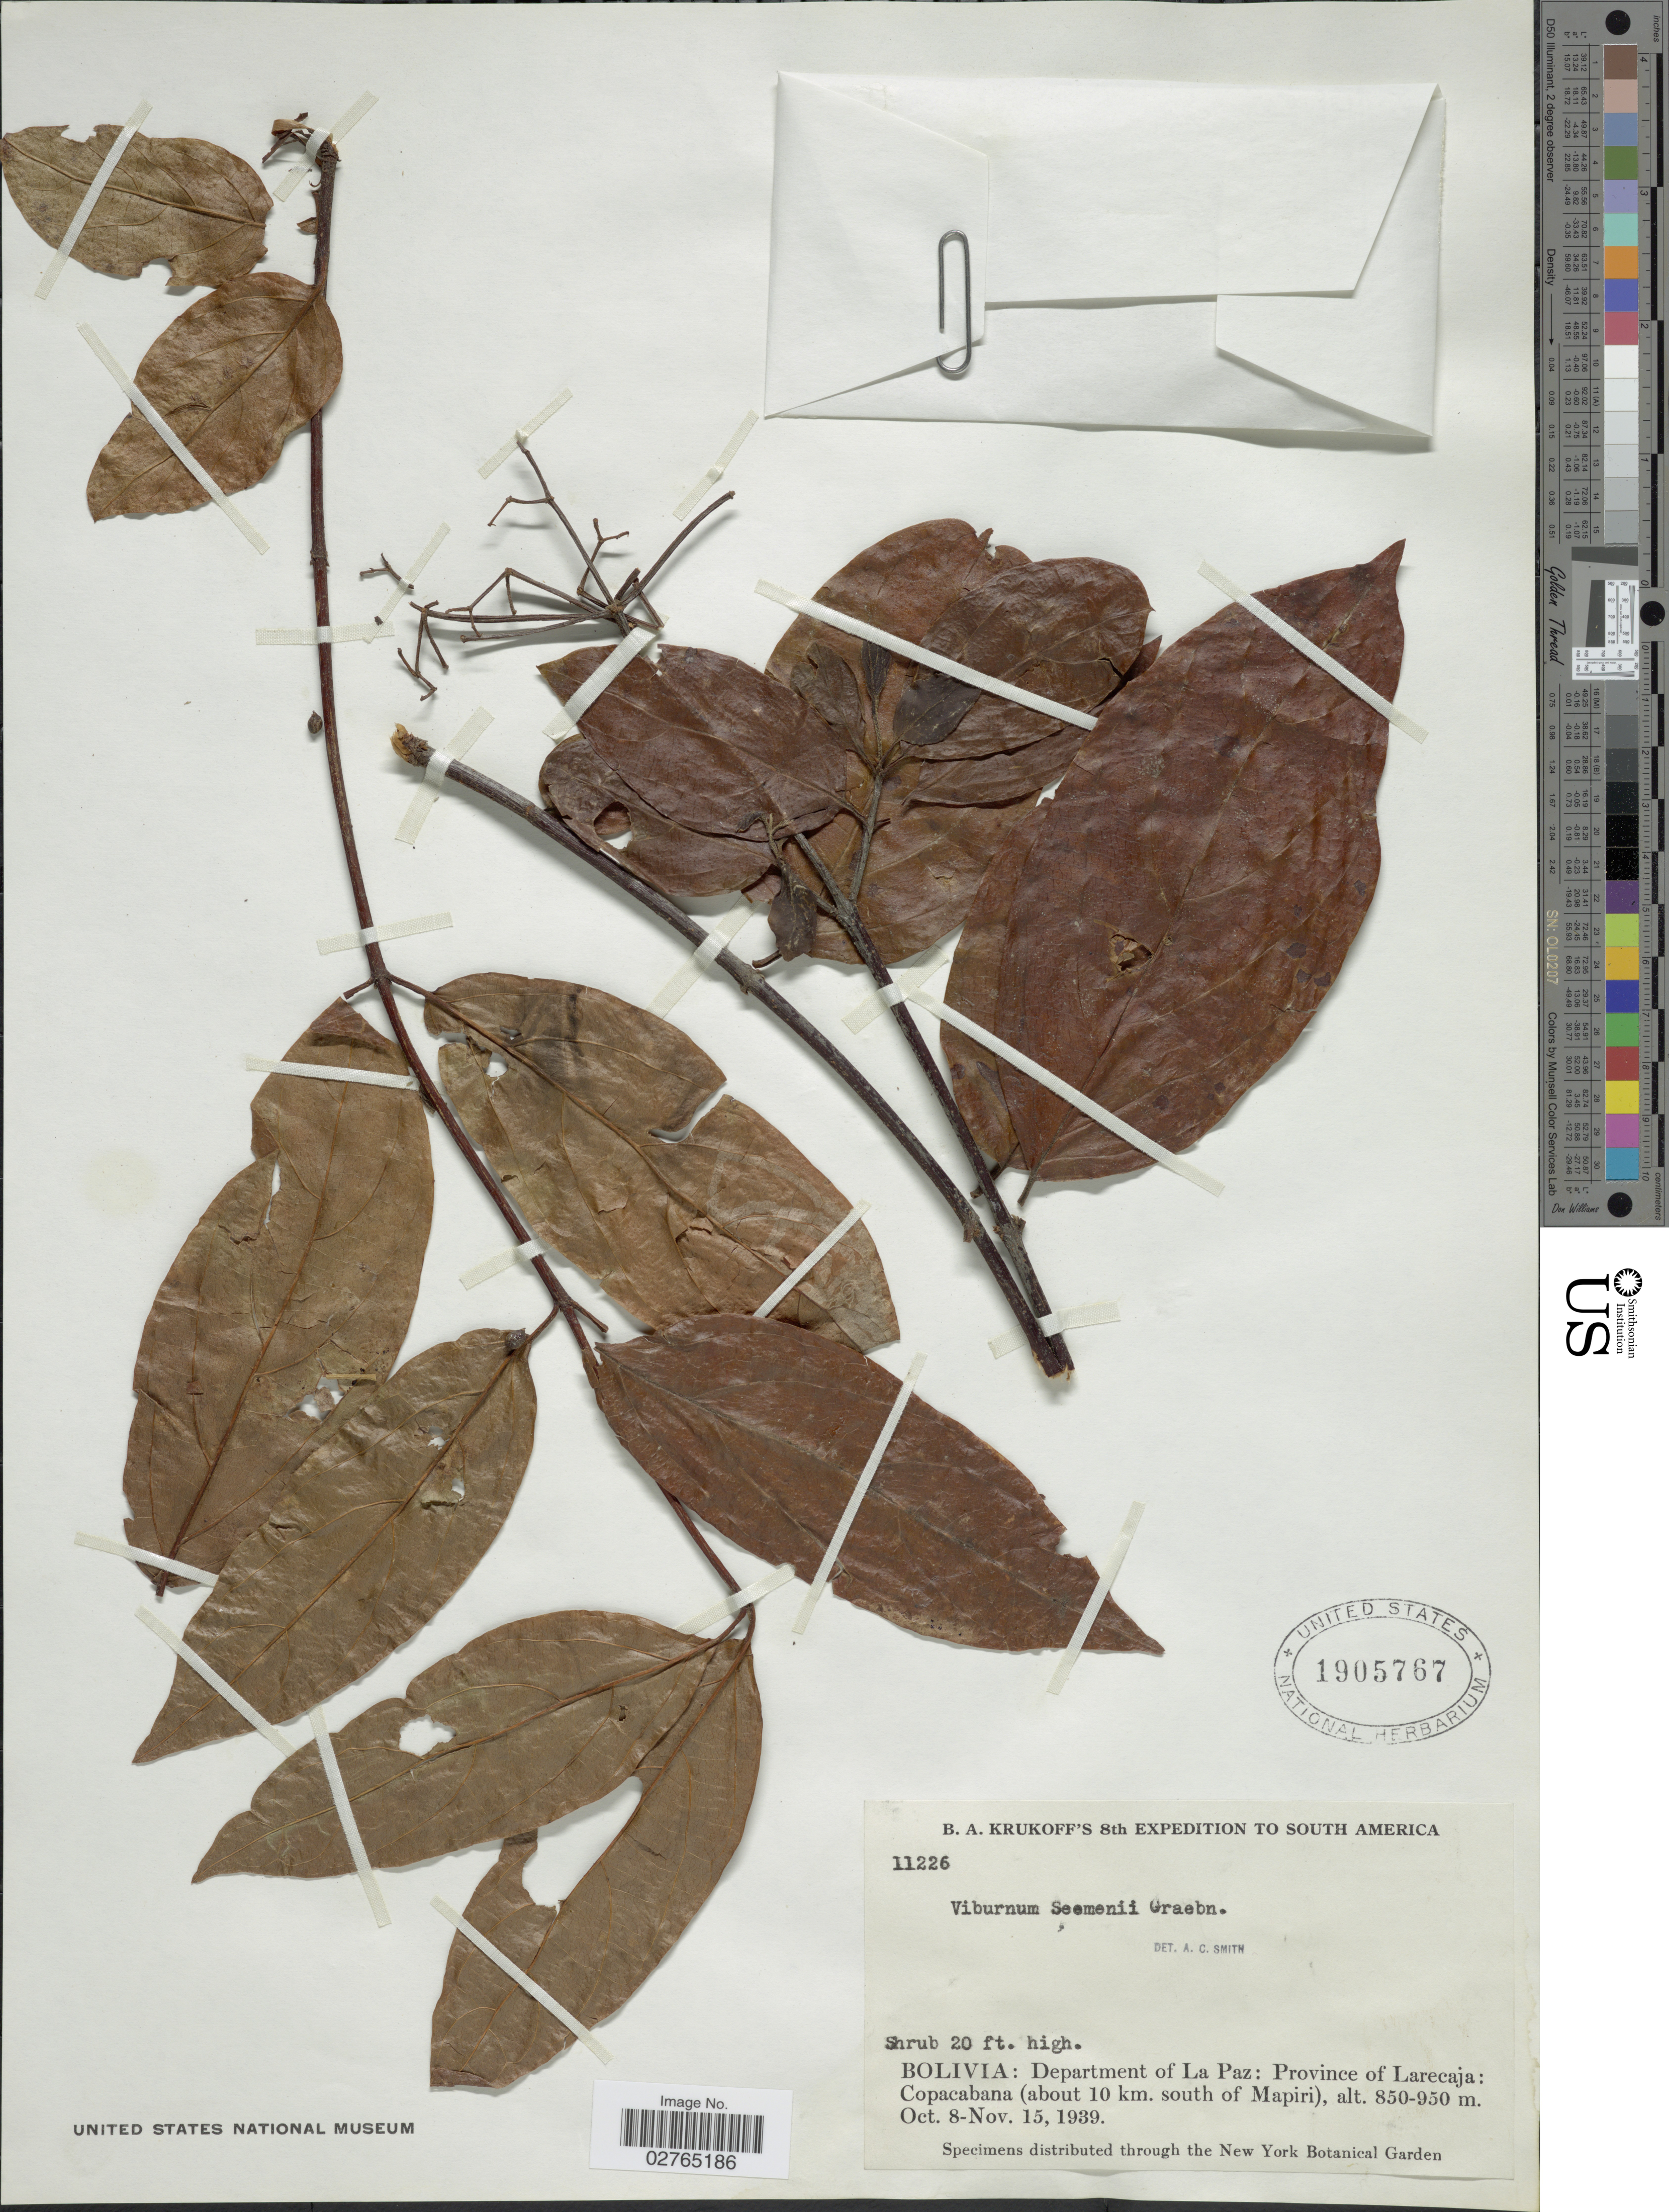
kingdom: Plantae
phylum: Tracheophyta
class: Magnoliopsida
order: Dipsacales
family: Viburnaceae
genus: Viburnum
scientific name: Viburnum seemenii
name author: Graebn. in Urb.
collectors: B. A. Krukoff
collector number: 11226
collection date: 1939-10-08/1939-11-15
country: Bolivia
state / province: La Paz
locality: Department of La Paz: Province of Larecaja: Copacabana (about 10 km. south of Mapiri).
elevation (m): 850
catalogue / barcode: US 1905767